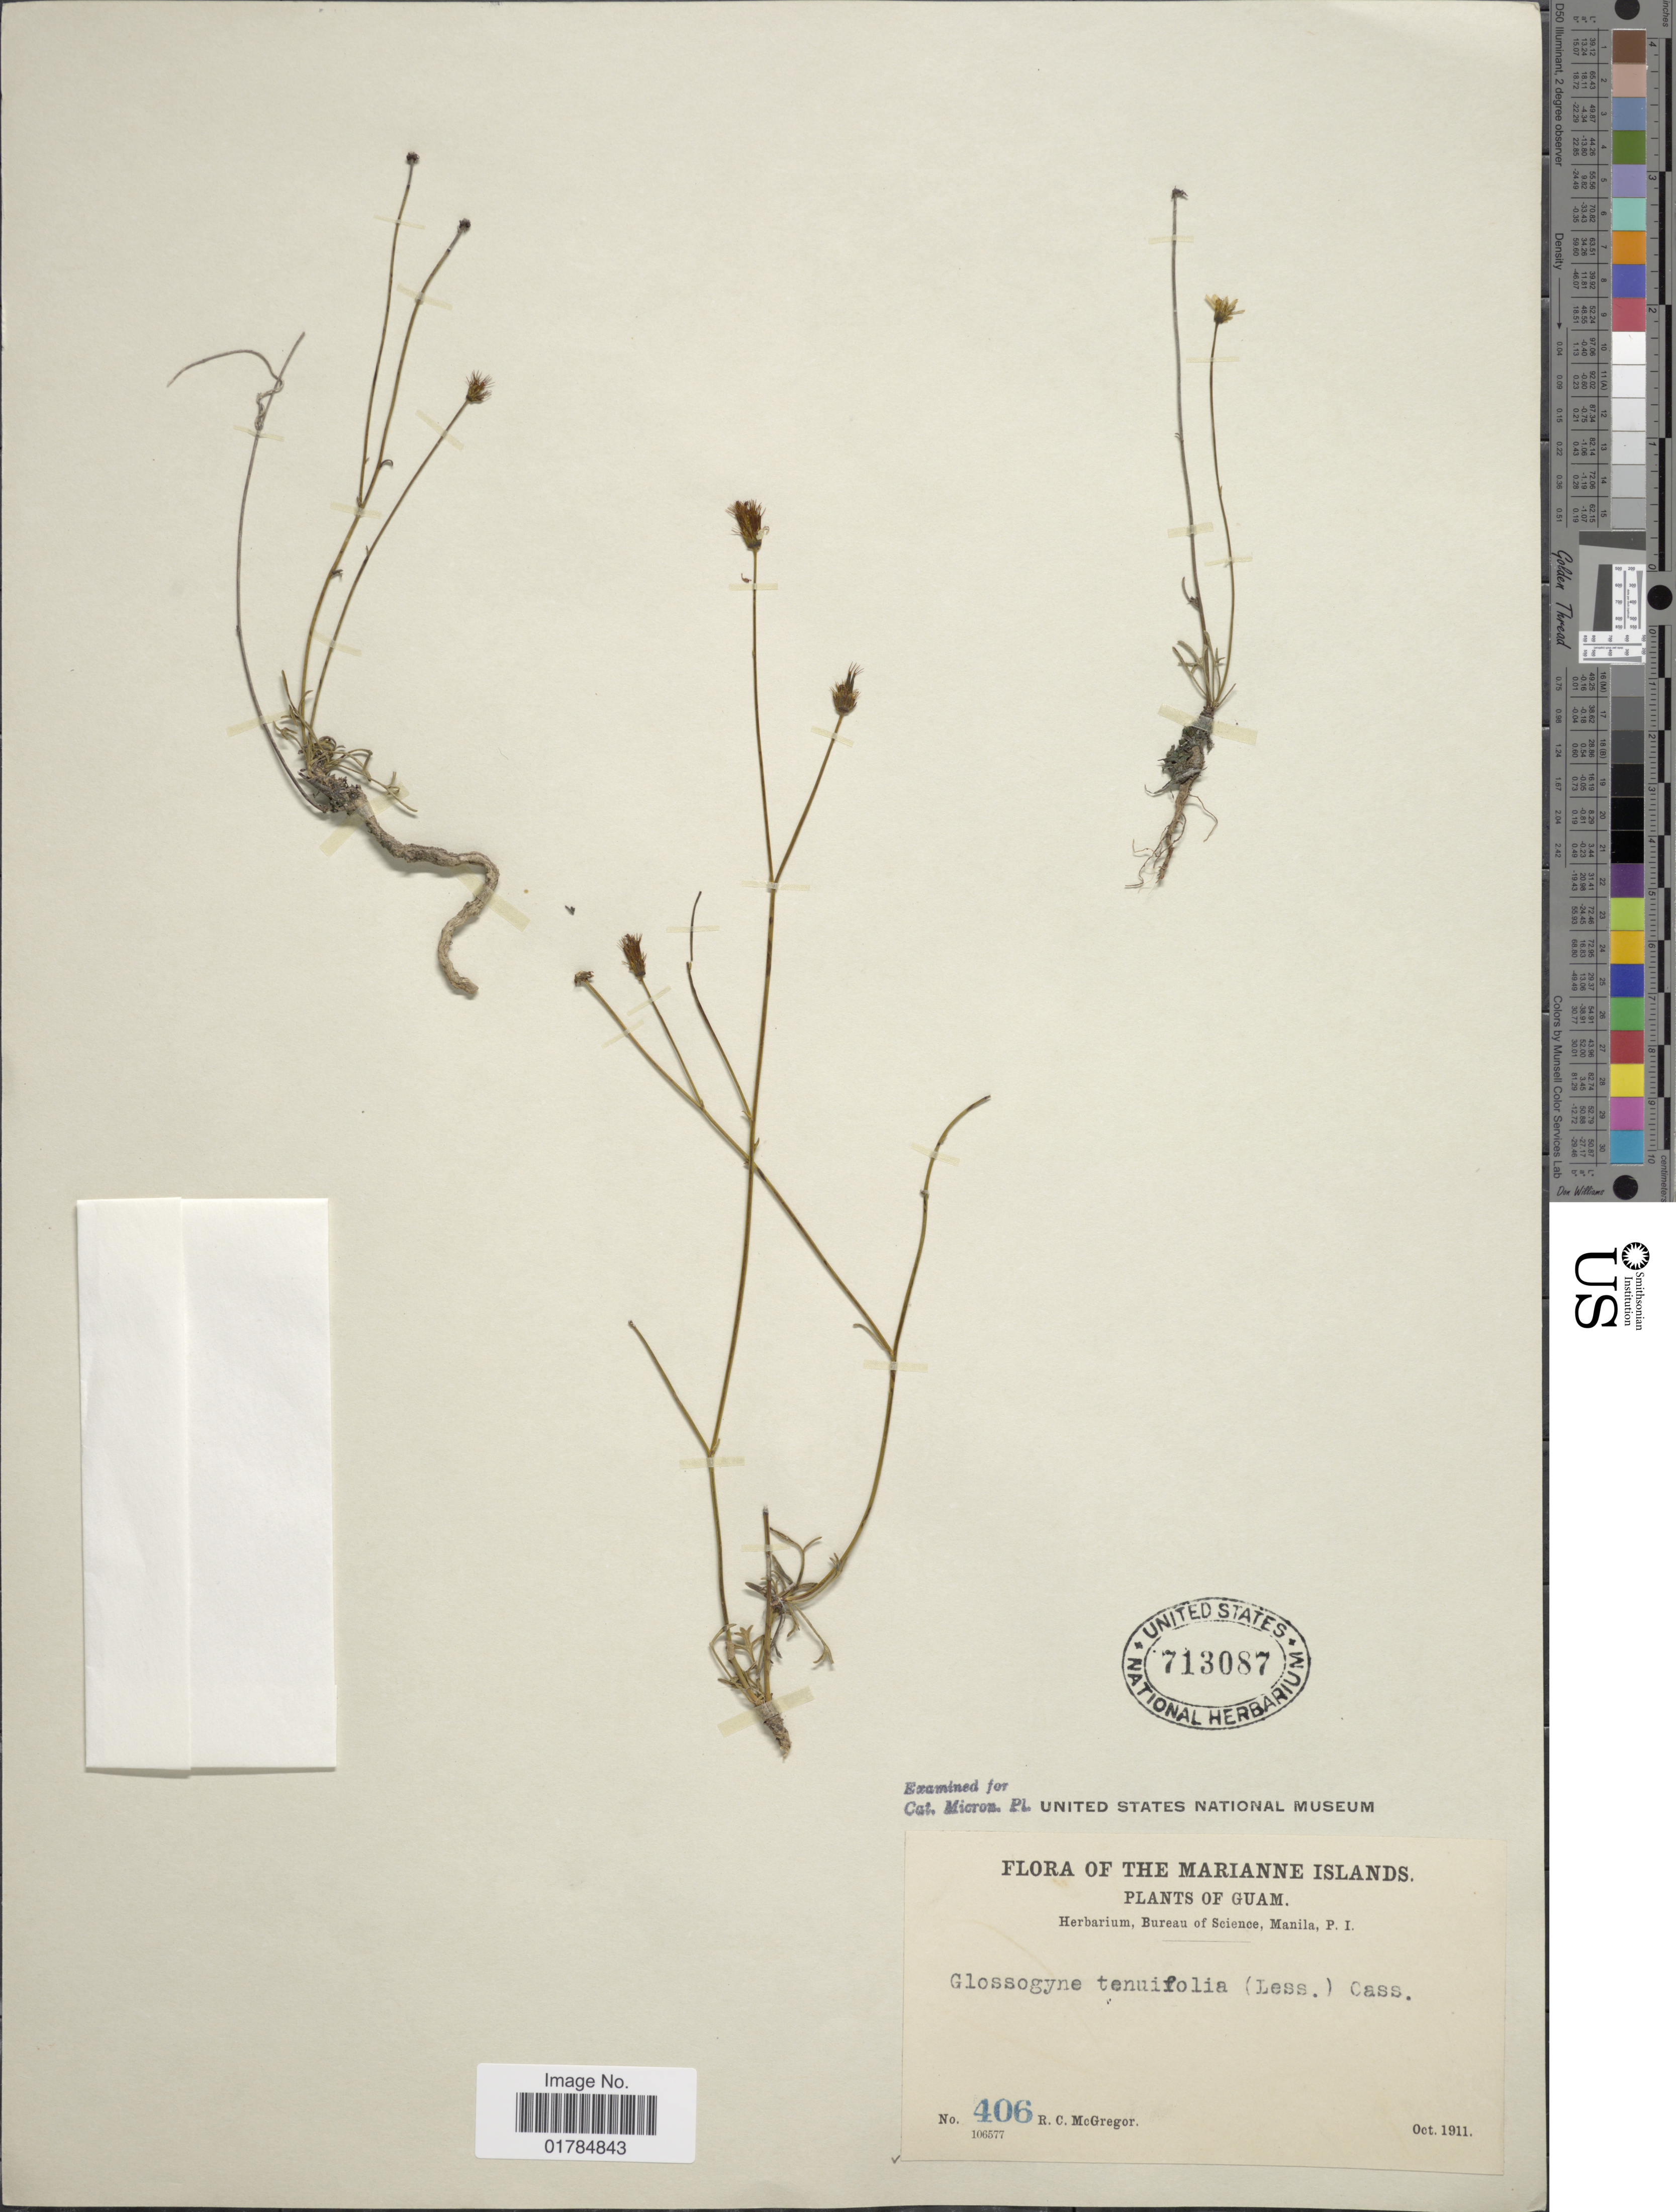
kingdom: Plantae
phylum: Tracheophyta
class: Magnoliopsida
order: Asterales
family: Asteraceae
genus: Glossogyne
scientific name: Glossogyne tenuifolia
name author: (Labill.)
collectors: R. C. McGregor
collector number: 406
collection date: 1911-10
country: Guam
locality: Marianne islands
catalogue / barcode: US 713087